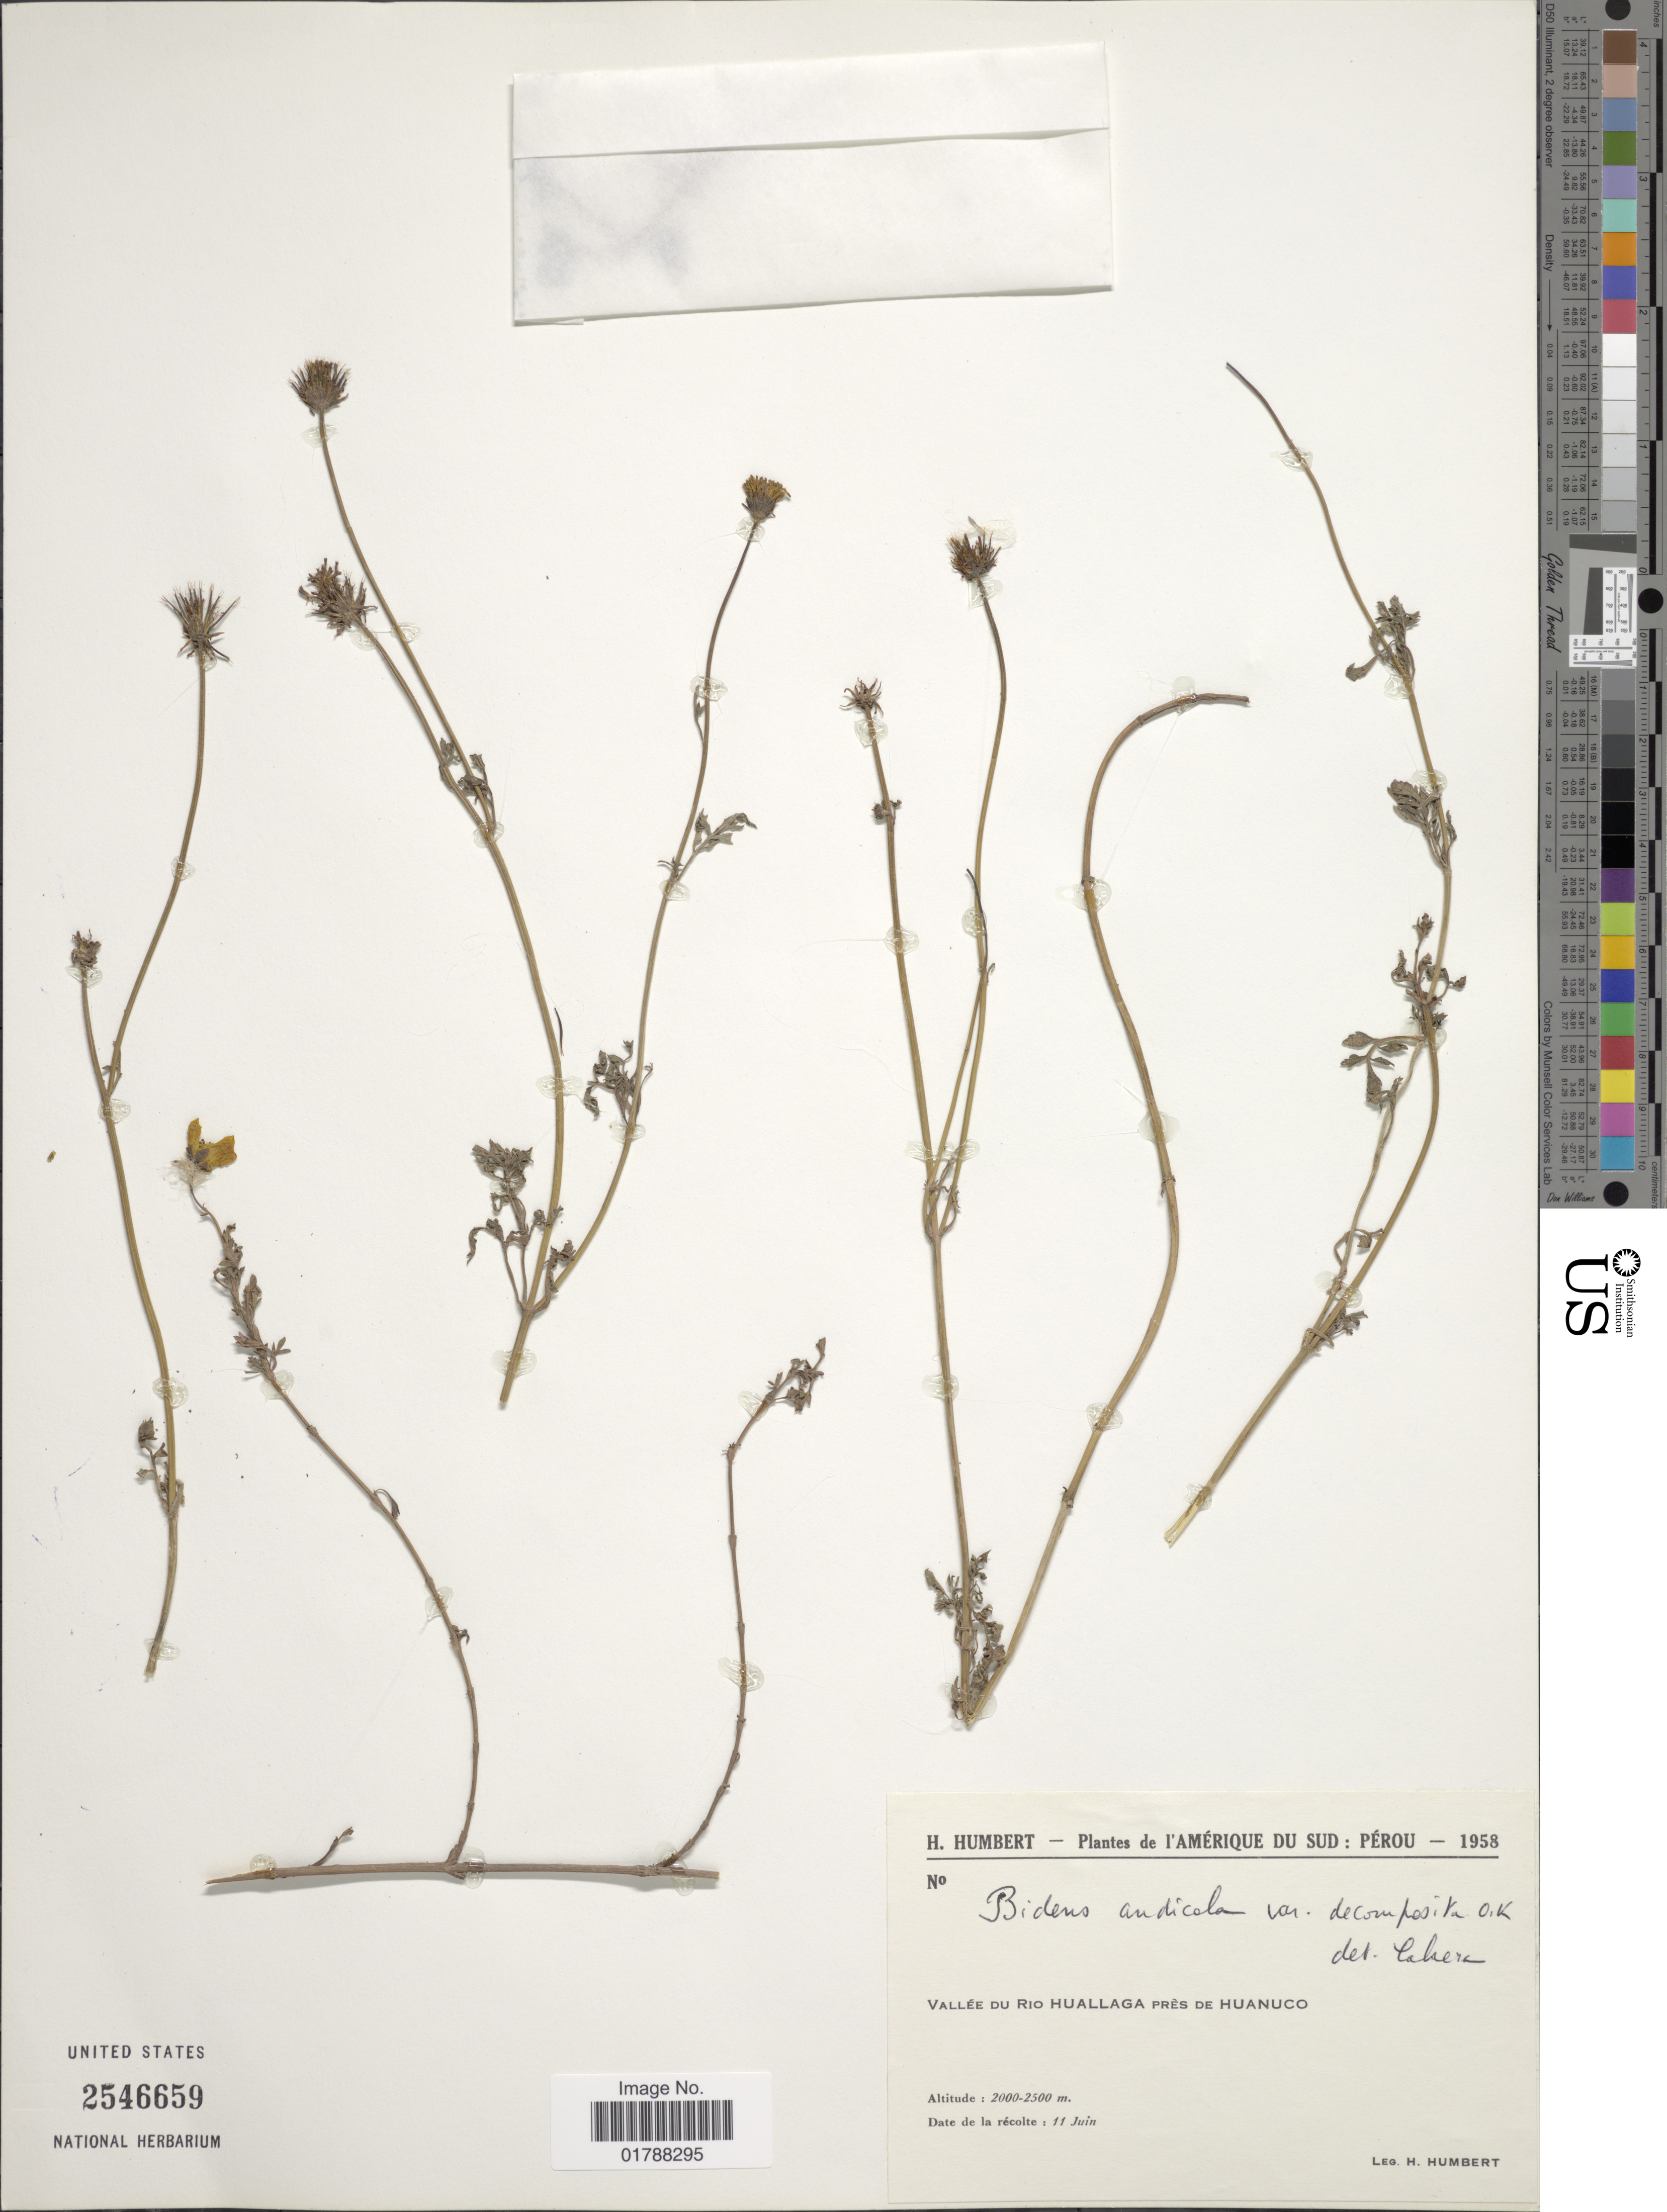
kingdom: Plantae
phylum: Tracheophyta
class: Magnoliopsida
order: Asterales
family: Asteraceae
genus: Bidens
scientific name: Bidens andicola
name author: Kunth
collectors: H. Humbert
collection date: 1958-06-11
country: Peru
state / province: Huánuco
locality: Vallée du Rio Huallaga près de Huanuco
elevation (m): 2000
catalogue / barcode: US 2546659